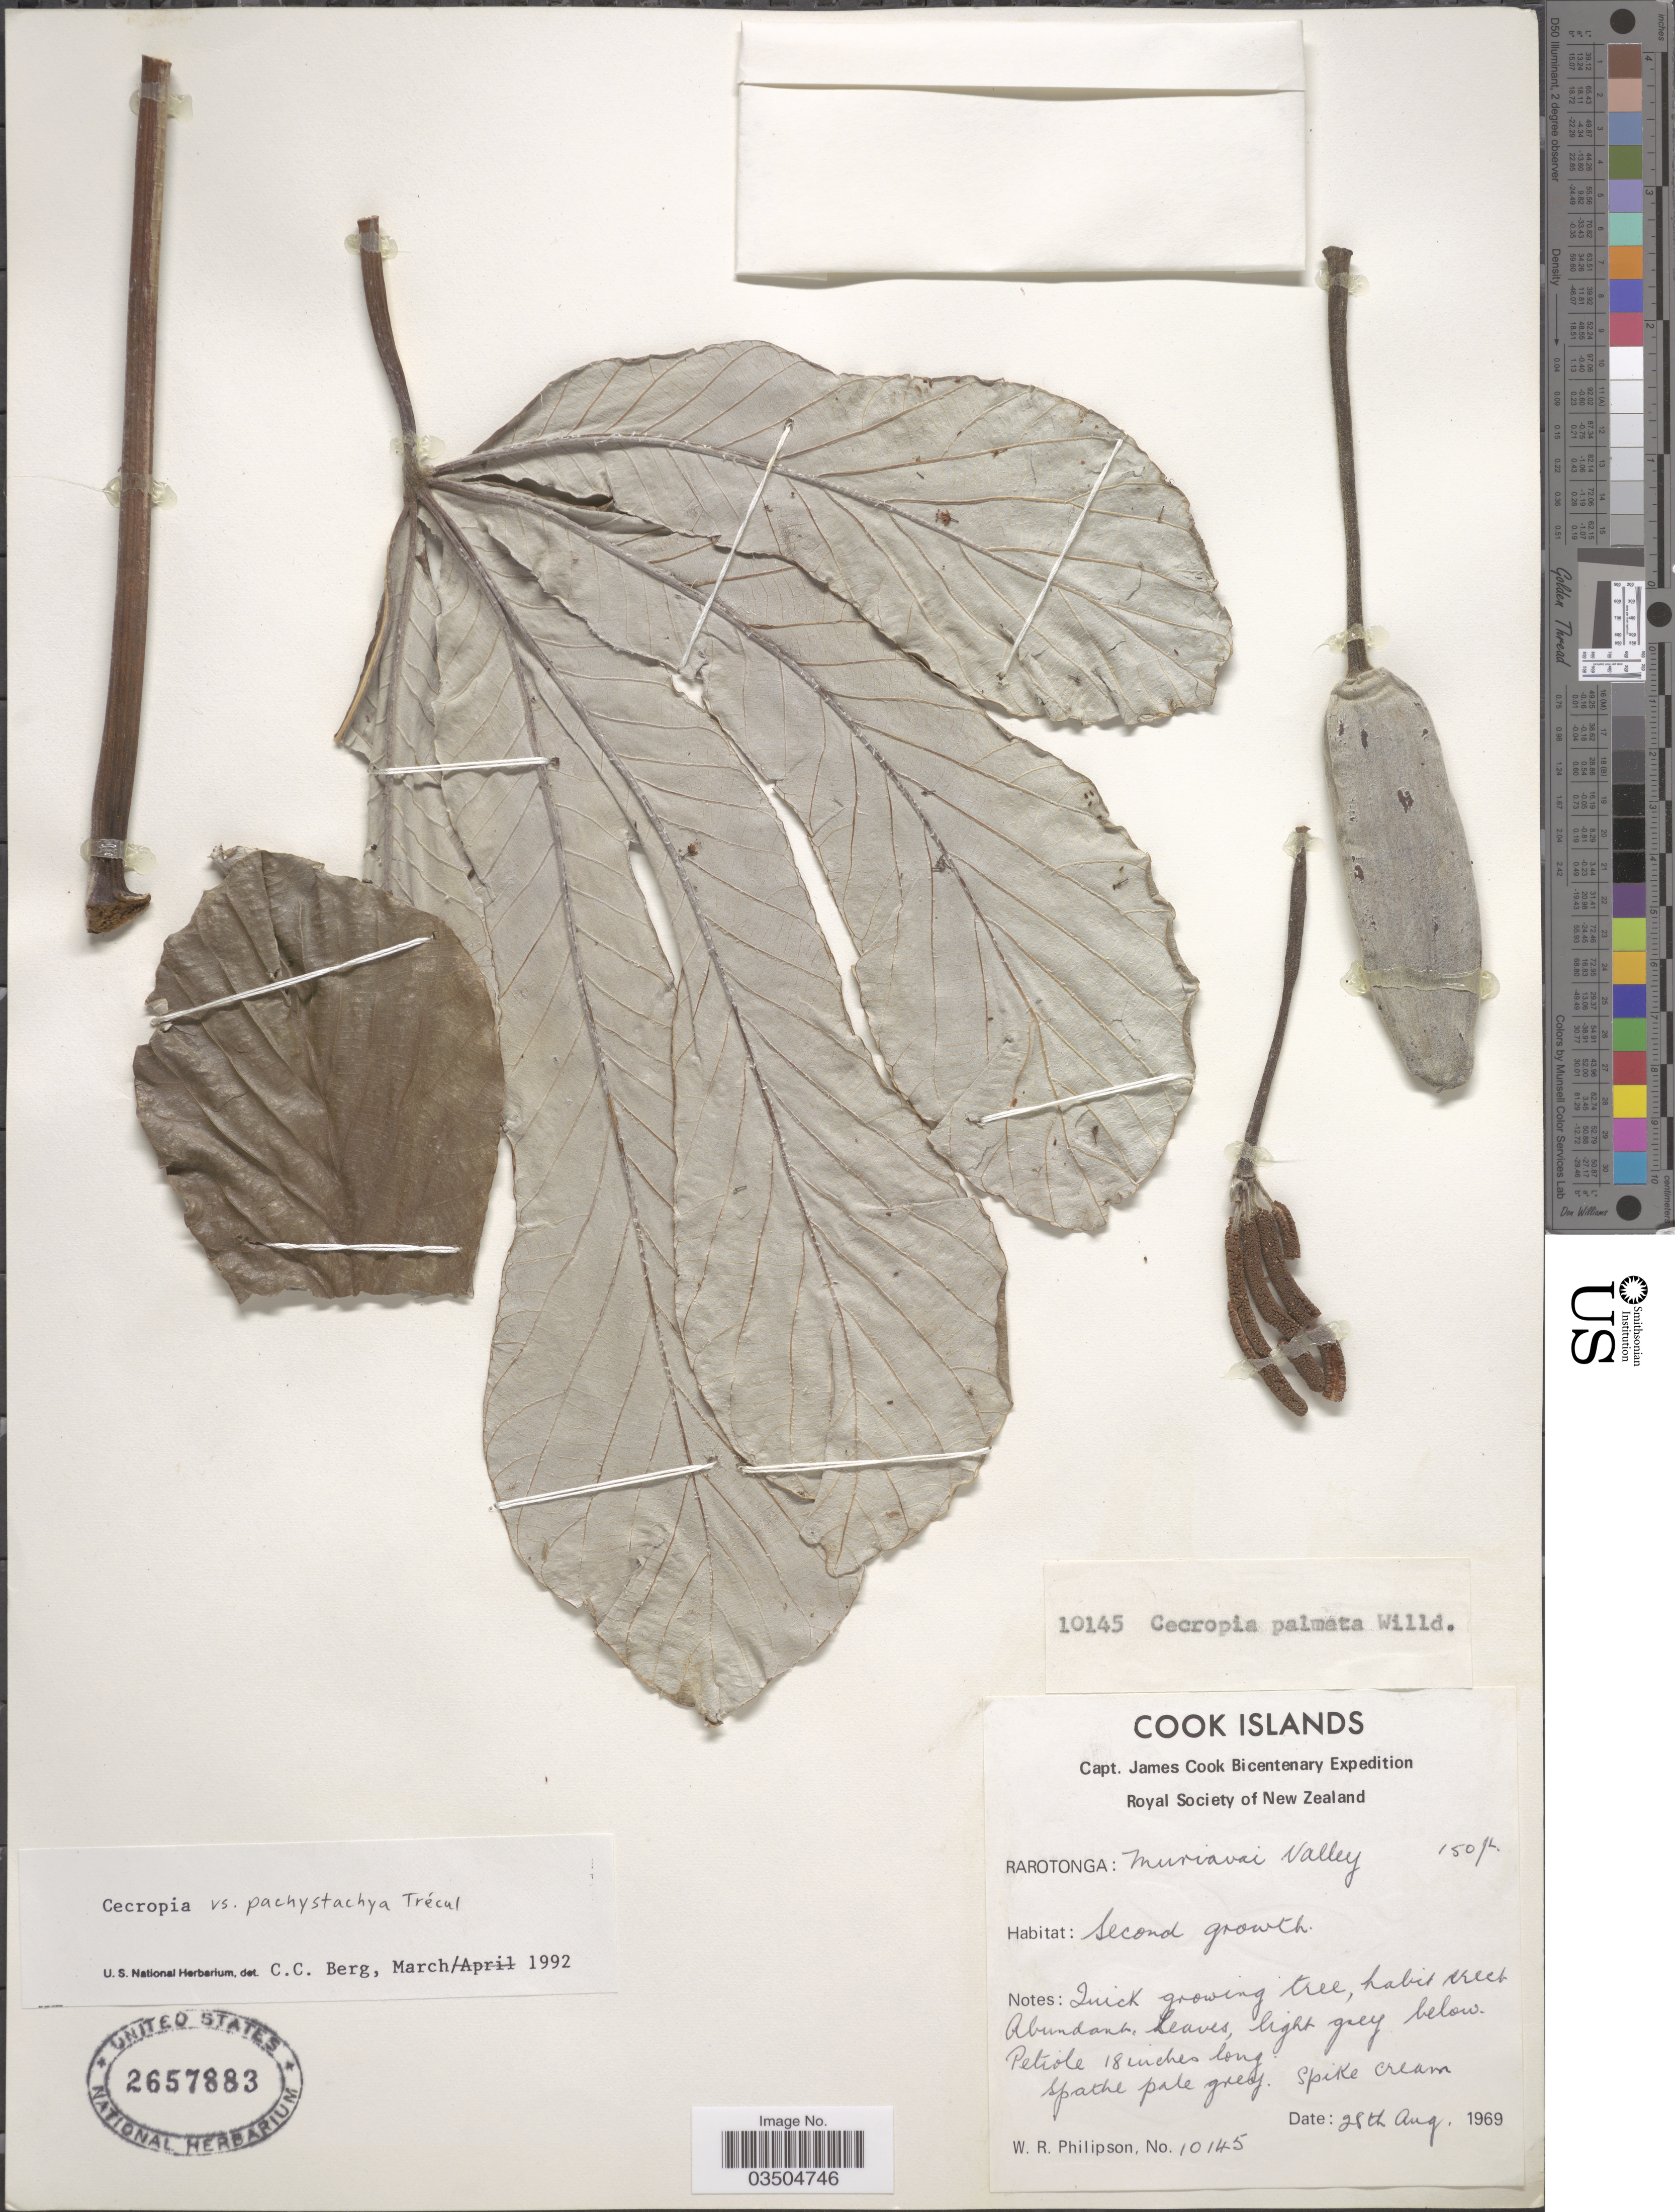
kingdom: Plantae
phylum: Tracheophyta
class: Magnoliopsida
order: Rosales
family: Urticaceae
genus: Cecropia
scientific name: Cecropia pachystachya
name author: Trécul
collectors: W. R. Philipson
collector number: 10145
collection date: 1969-08-28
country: Cook Islands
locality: Rarotonga: Muriavai Valley.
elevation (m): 46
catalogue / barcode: US 2657883